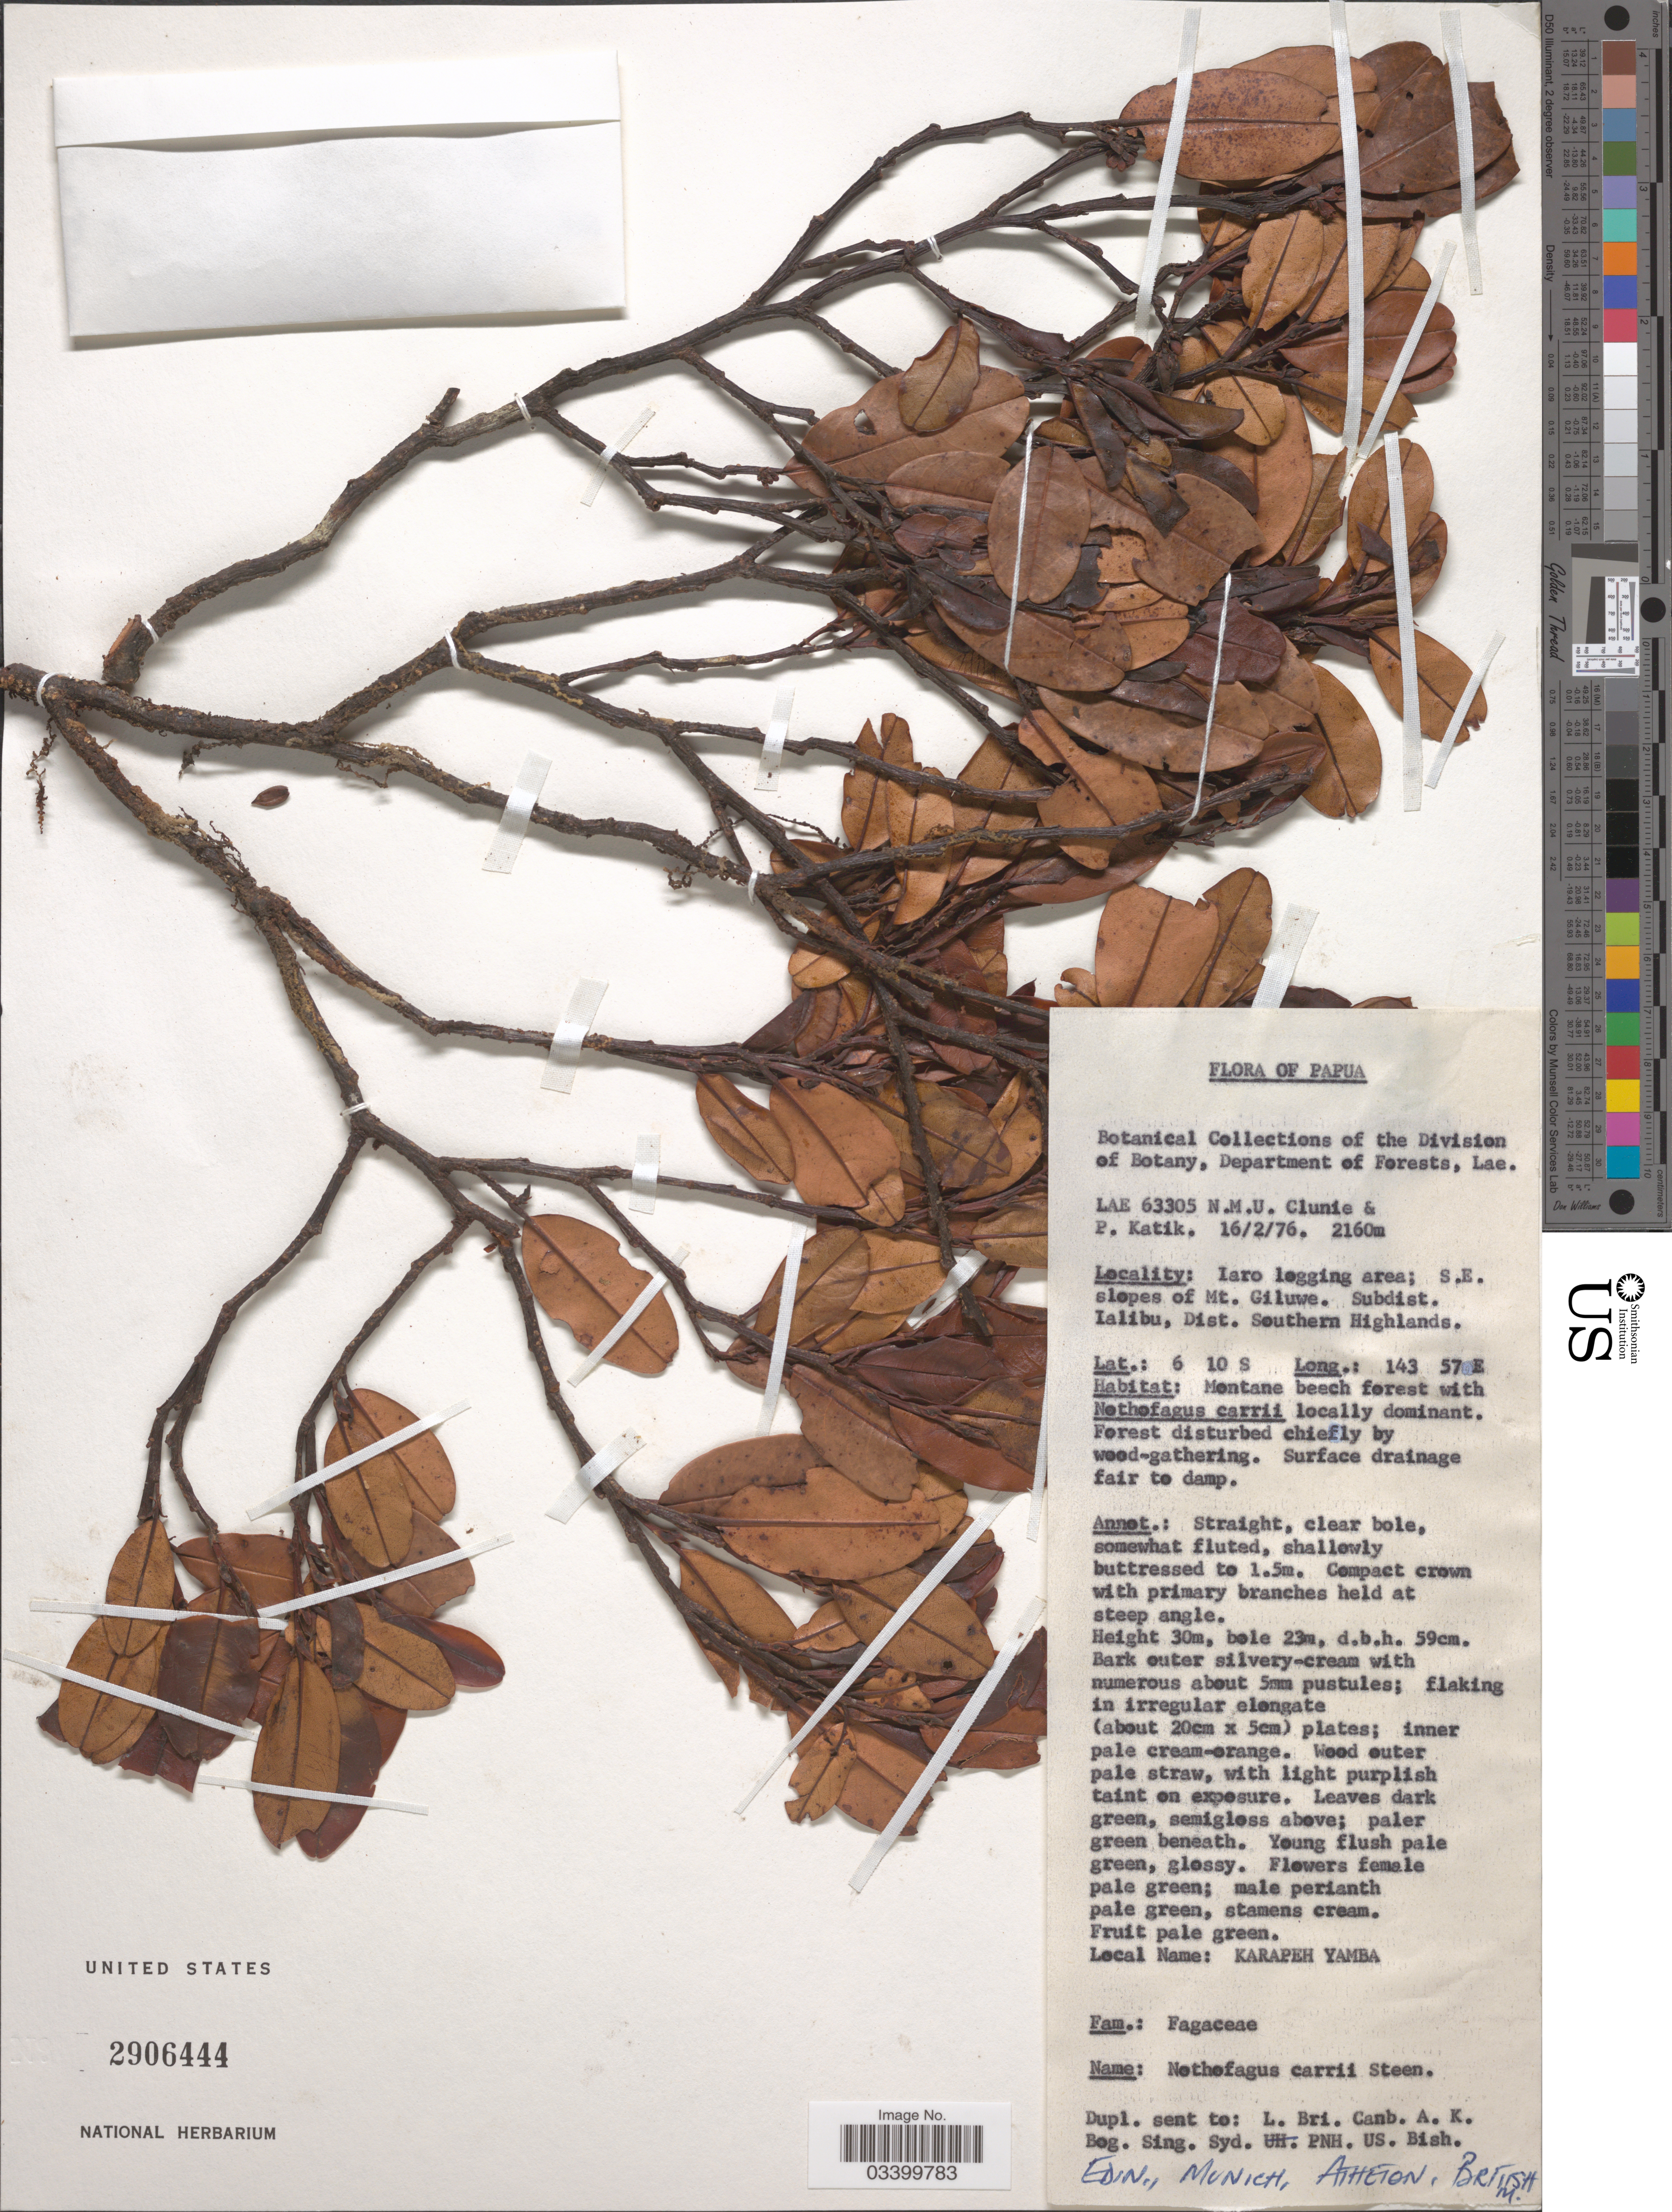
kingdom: Plantae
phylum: Tracheophyta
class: Magnoliopsida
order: Fagales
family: Nothofagaceae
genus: Nothofagus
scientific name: Nothofagus carrii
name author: Steenis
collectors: N.M.U. Clunie & P. Katik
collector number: LAE 63305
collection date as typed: Transcribed d/m/y: 16/2/76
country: Papua New Guinea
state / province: Southern Highlands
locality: Papua. Iaro logging area; S.E. slopes of Mt. Giluwe. Subdist. Ialibu, Dist. Southern Highlands.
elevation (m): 2160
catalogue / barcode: US 2906444